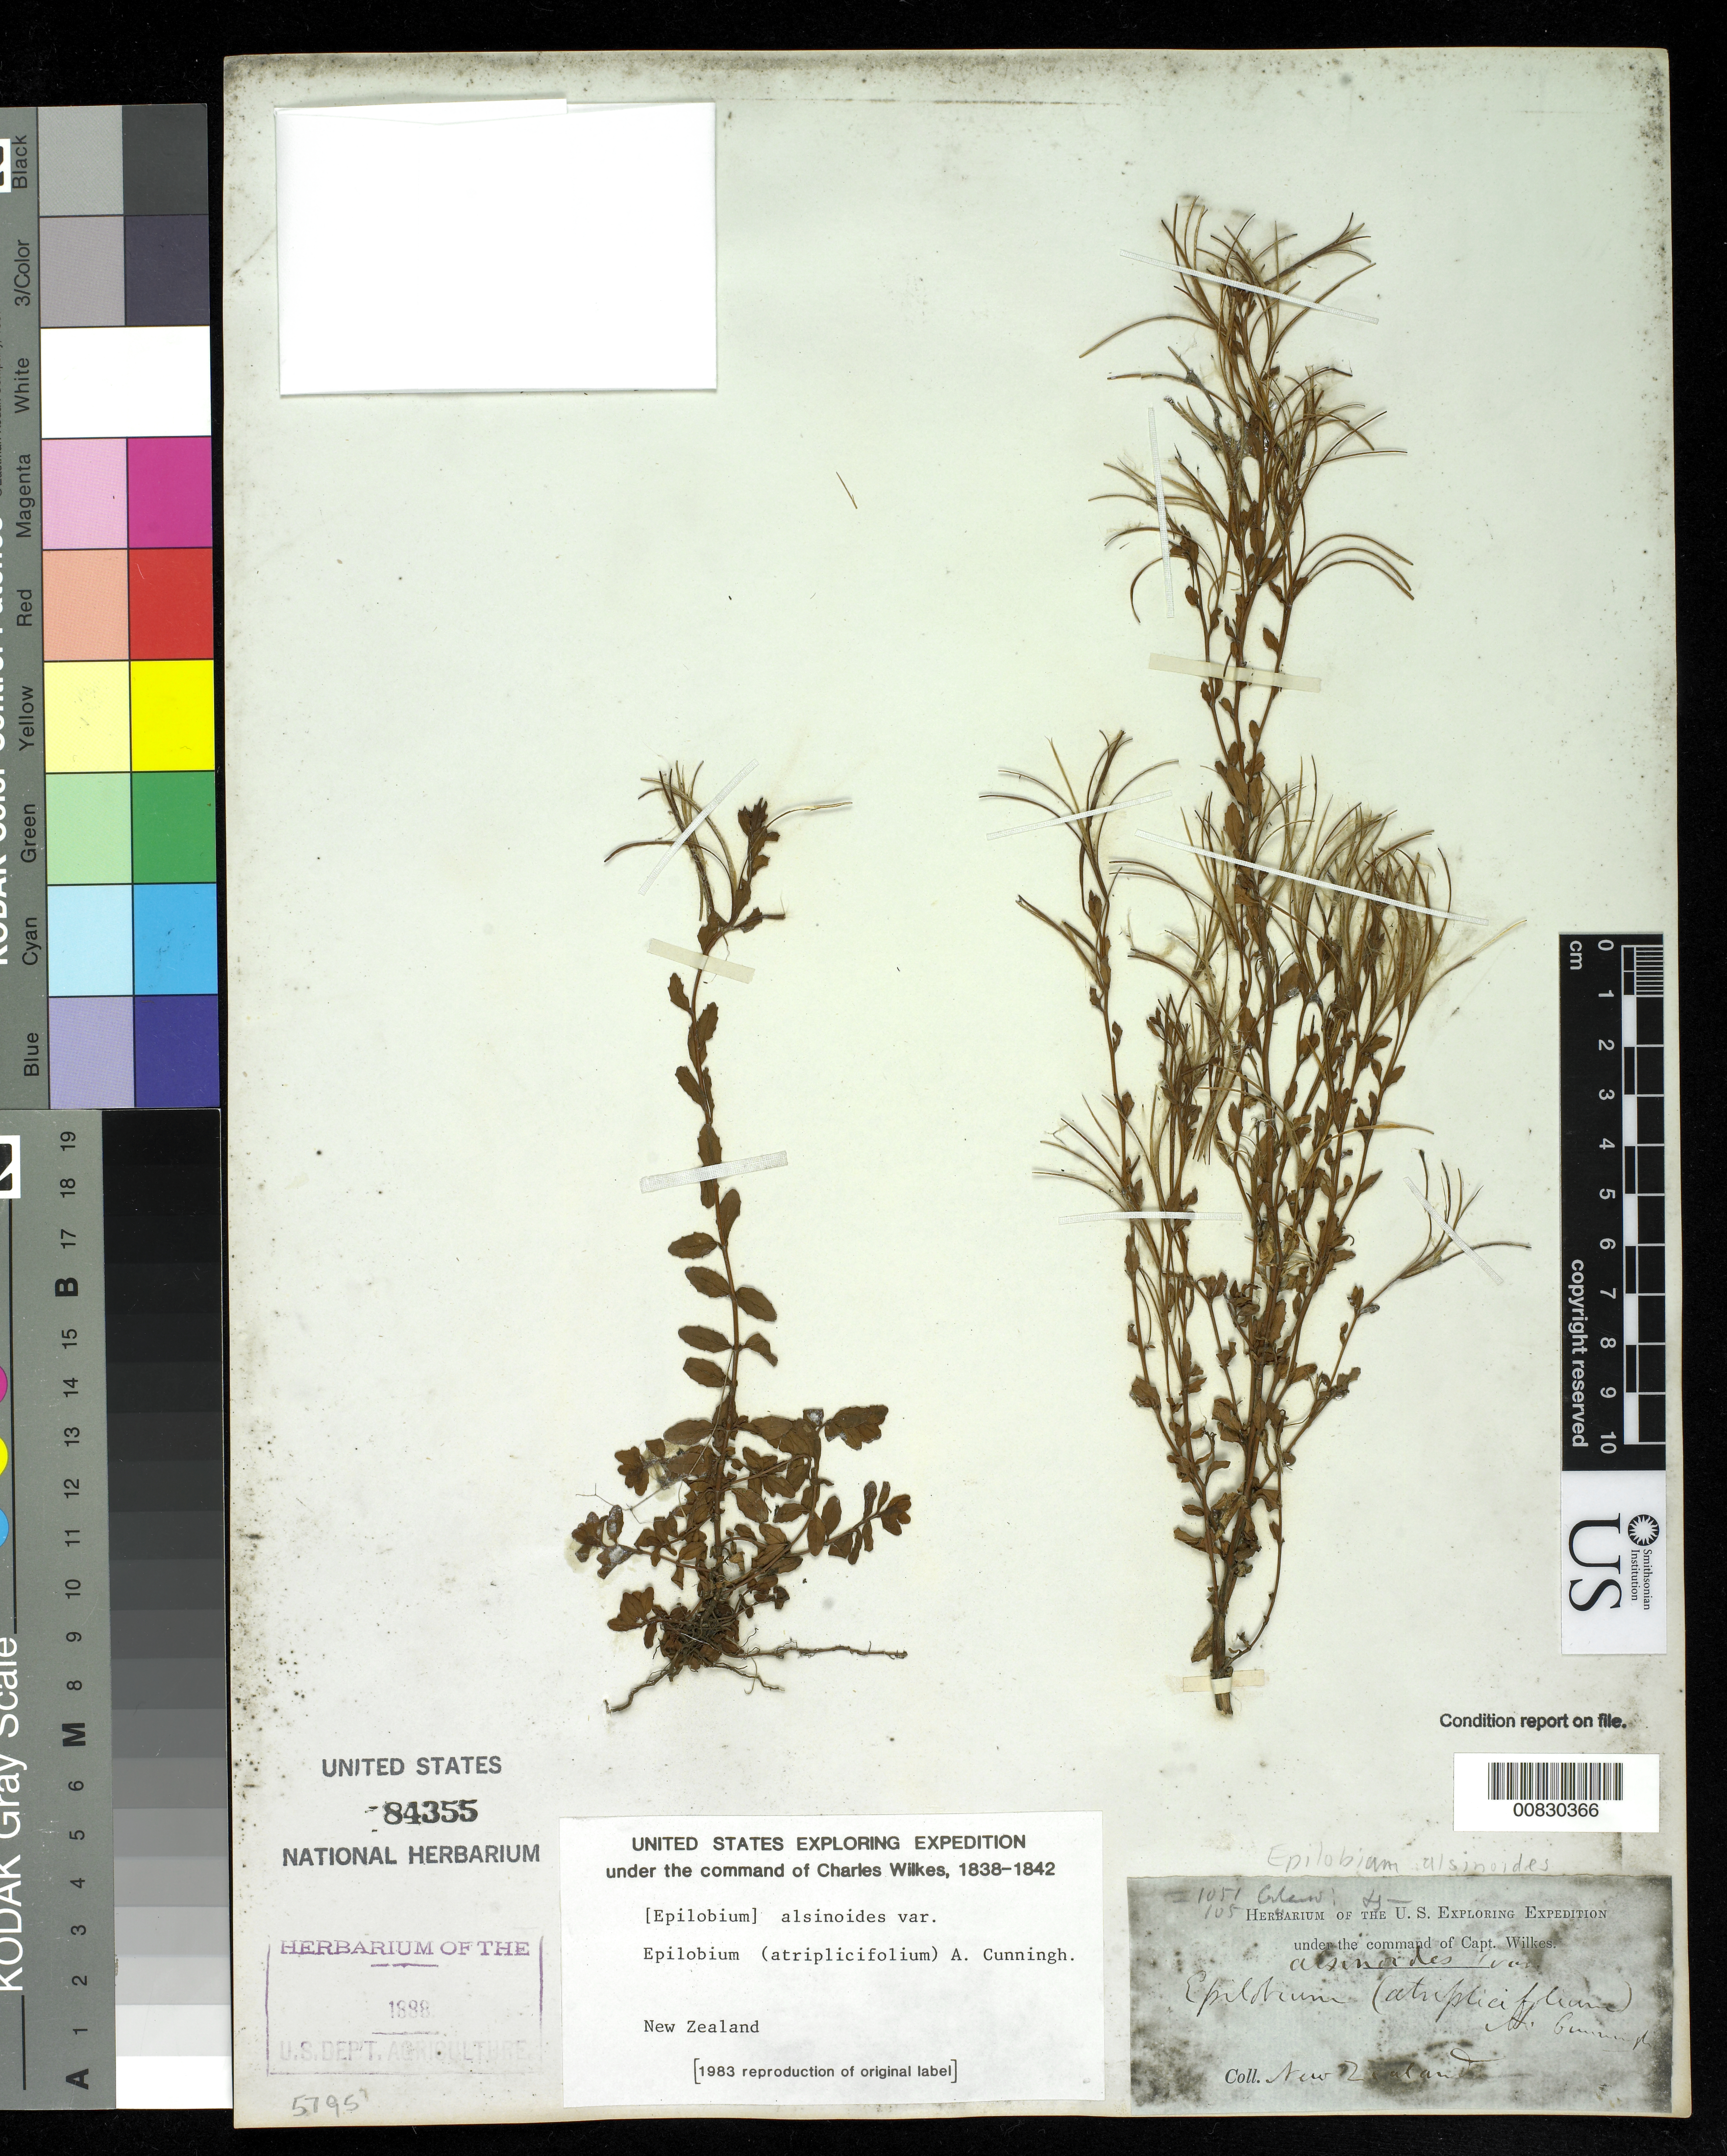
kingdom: Plantae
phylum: Tracheophyta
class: Magnoliopsida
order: Myrtales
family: Onagraceae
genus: Epilobium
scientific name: Epilobium alsinoides subsp. atriplicifolium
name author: (A. Cunn.) P.H. Raven & Engelhorn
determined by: Wagner, W. L., (BOT), Smithsonian Institution - National Museum of Natural History (UNITED STATES)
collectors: Wilkes Explor. Exped.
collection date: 1838/1842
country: New Zealand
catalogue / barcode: US 84355